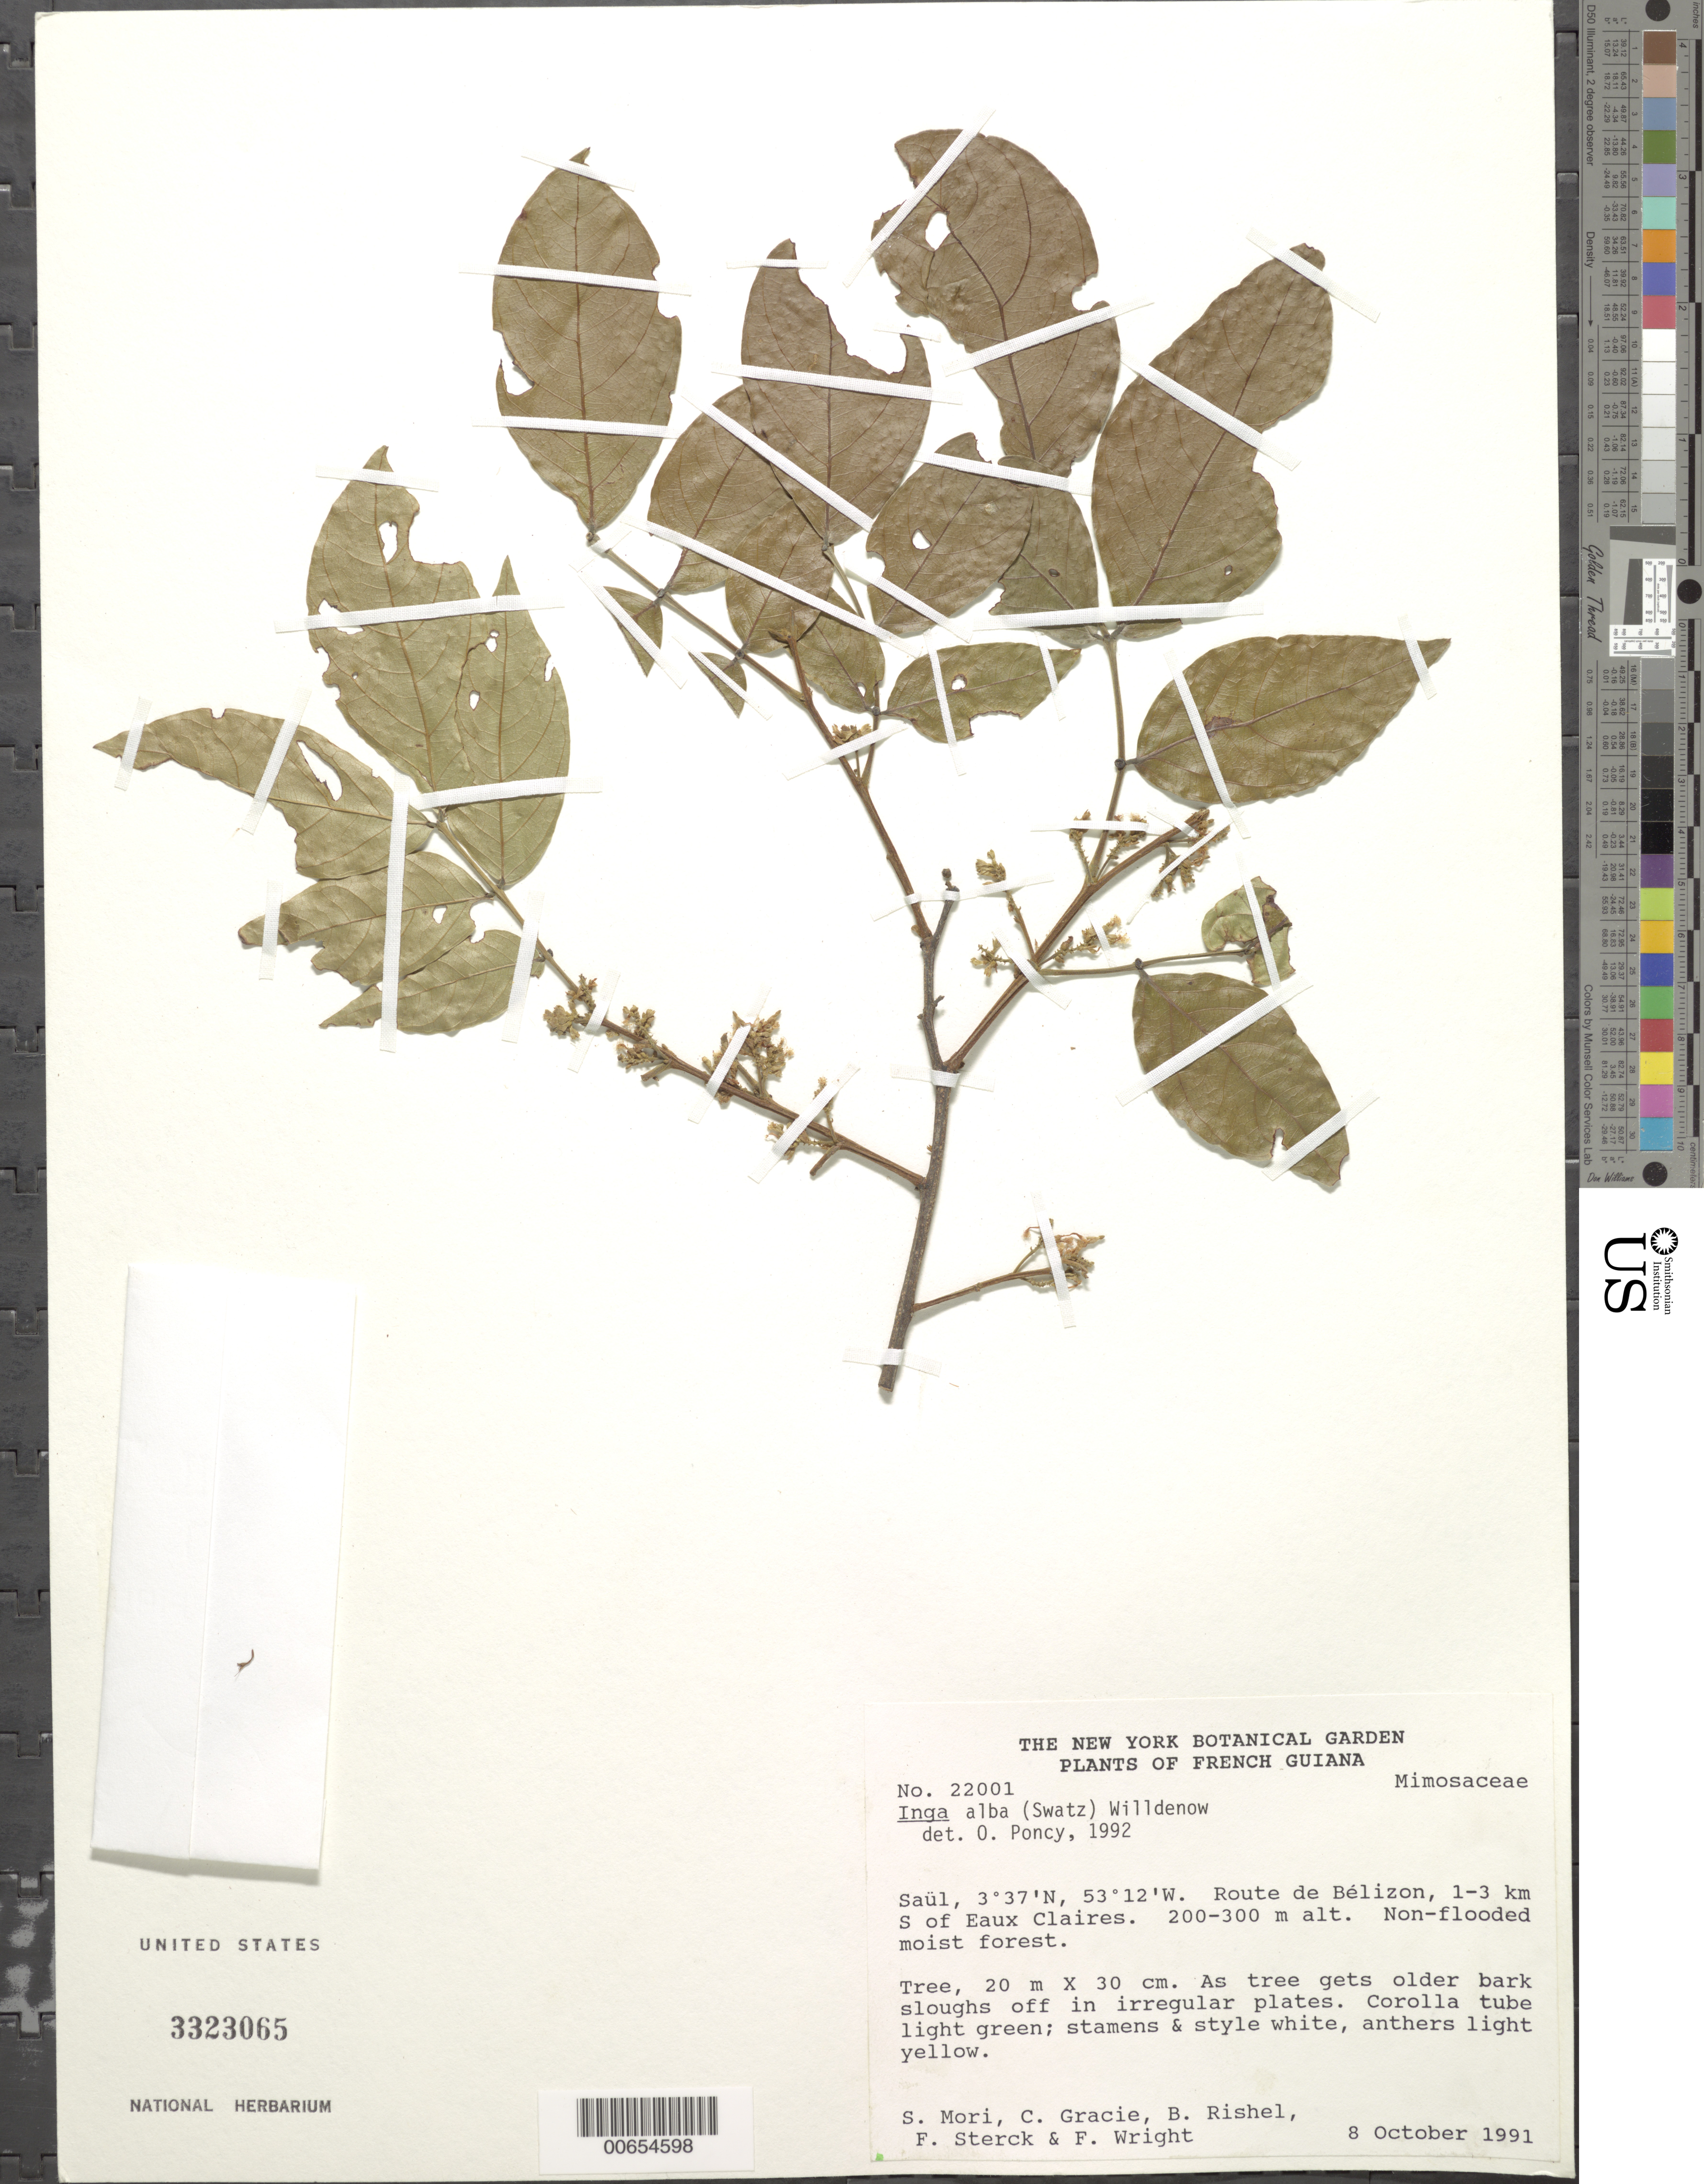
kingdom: Plantae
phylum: Tracheophyta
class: Magnoliopsida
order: Fabales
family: Fabaceae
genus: Inga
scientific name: Inga alba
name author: (Sw.) Willd.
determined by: Poncy, O.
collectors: S. Mori, C. A. Gracie, J. Lazzaroni, B. Rishel, D. Russell & F. Wright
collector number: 22001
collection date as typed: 8-Oct-91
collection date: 1991-10-08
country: French Guiana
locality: Saül, Route de Bélizon, 1-3 km S of Eaux Claires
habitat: Non-flooded moist forest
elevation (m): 200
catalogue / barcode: US 3323065